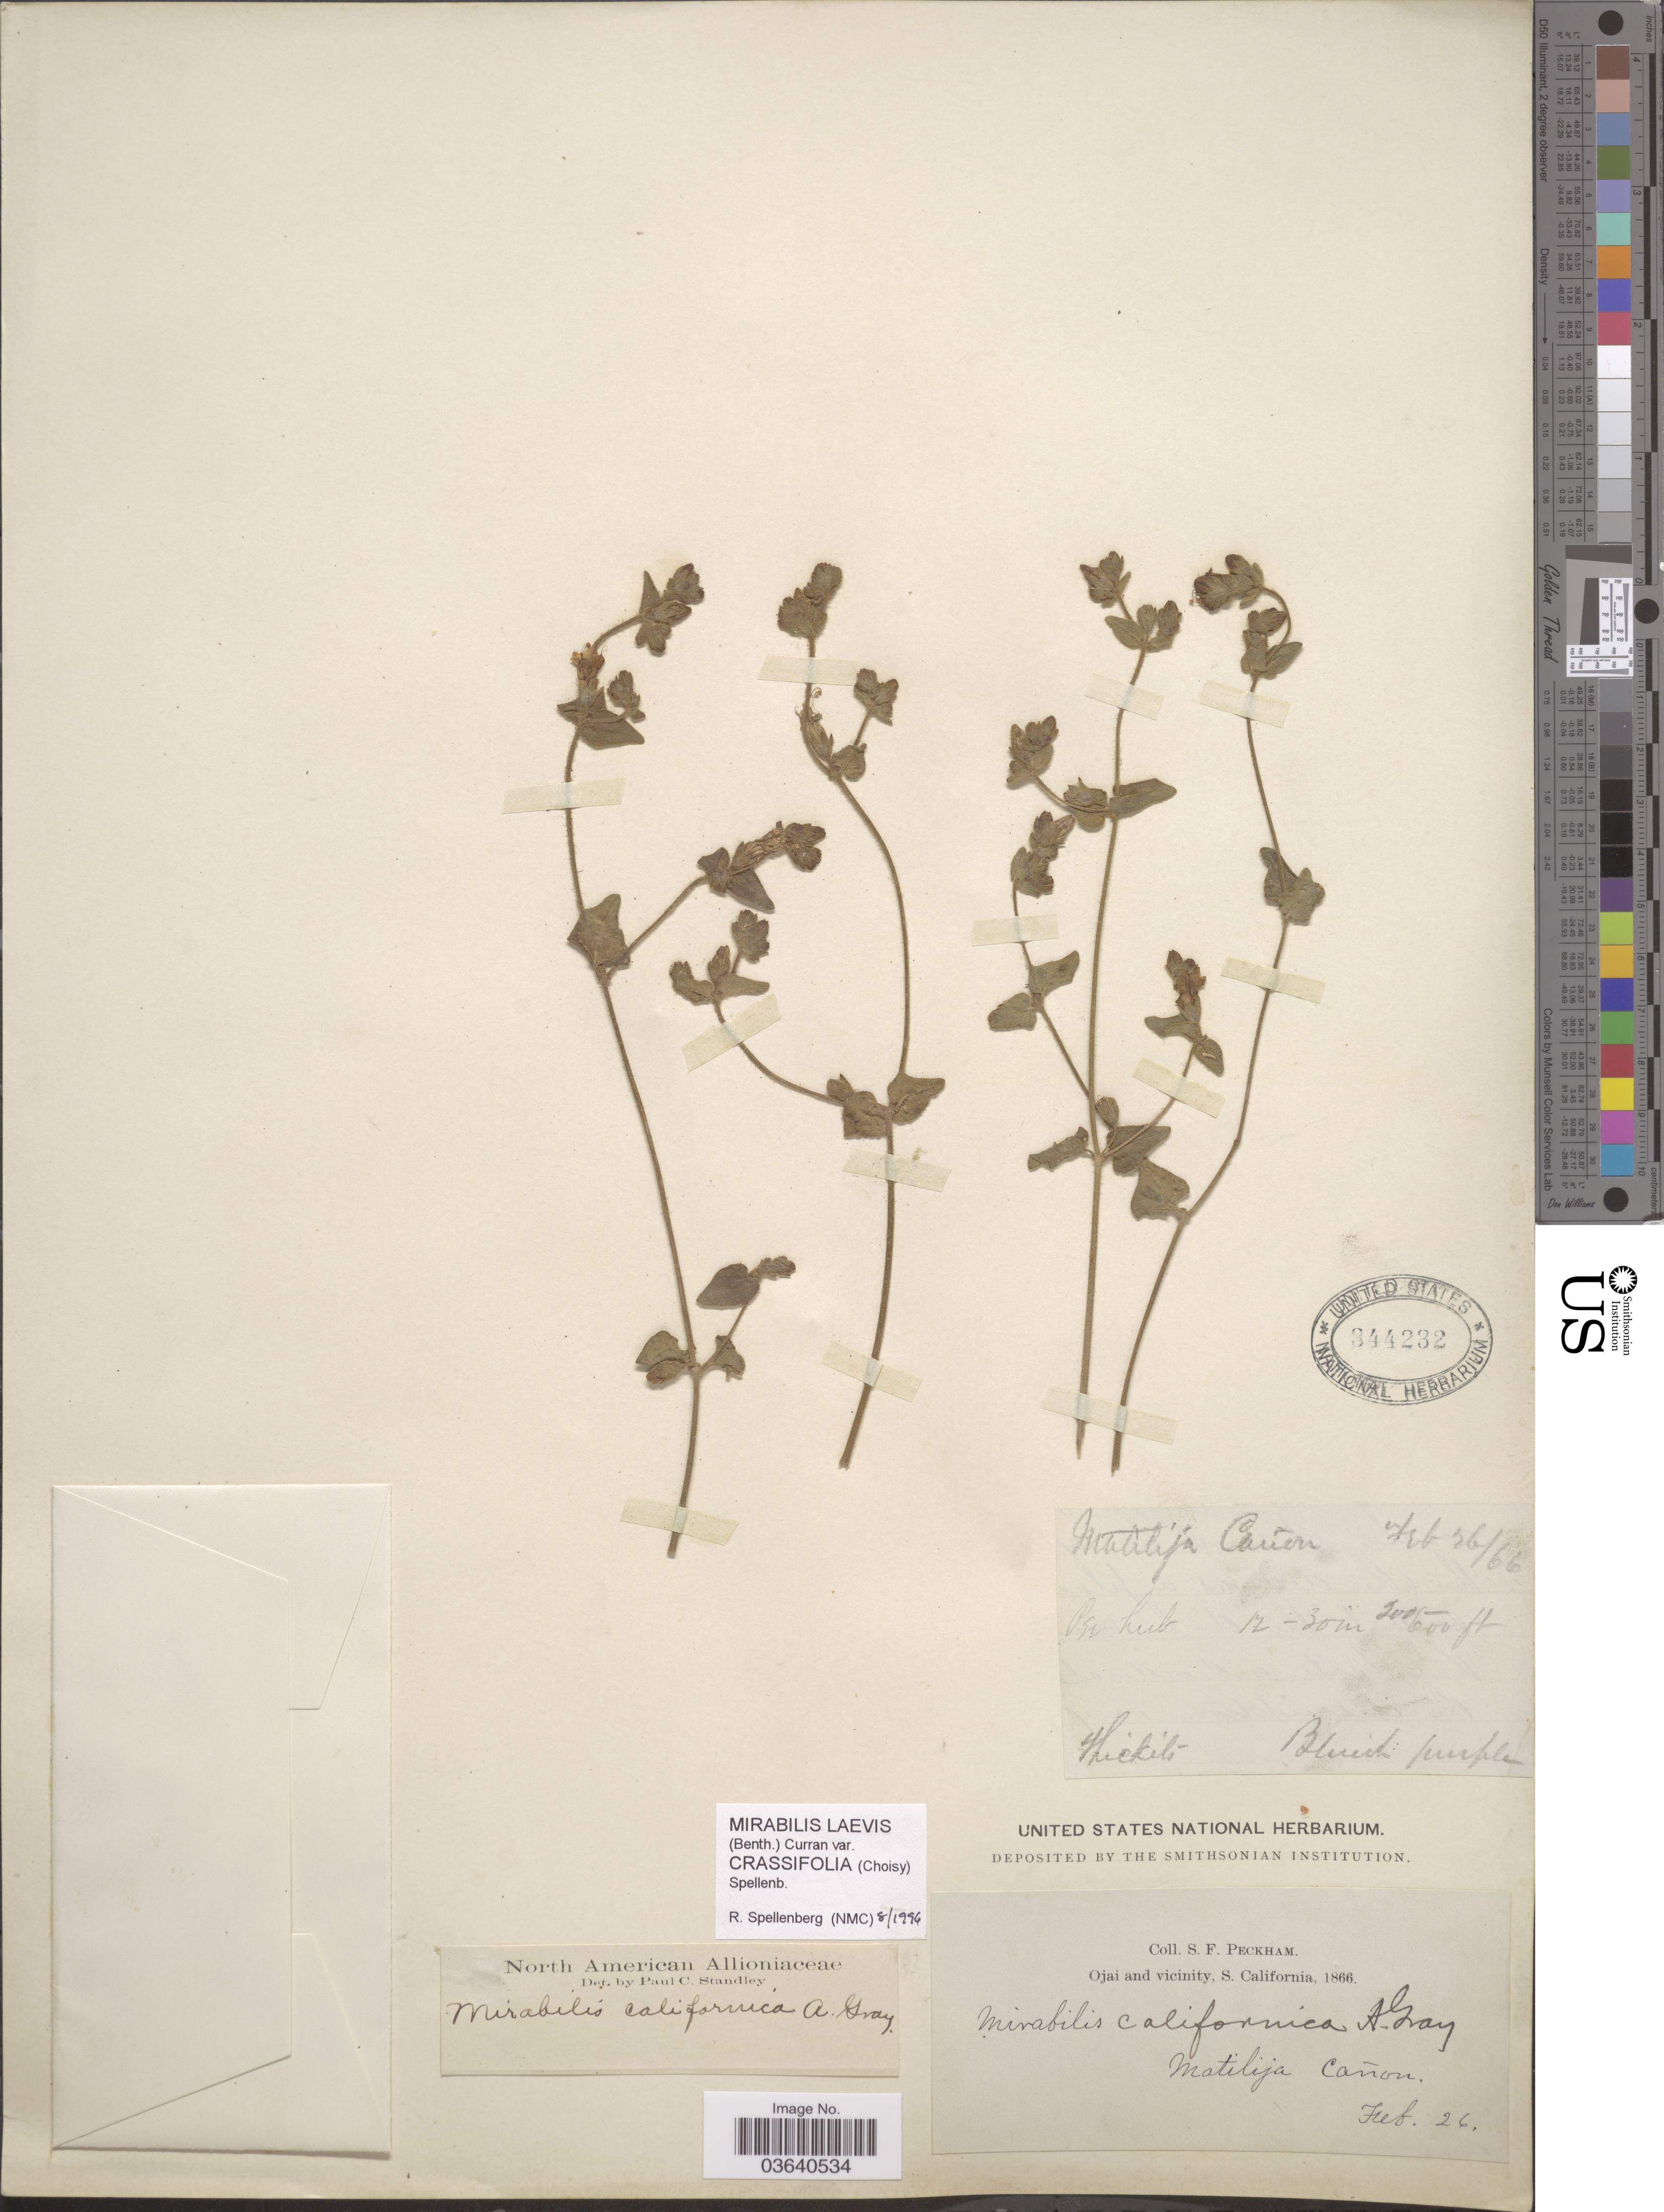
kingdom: Plantae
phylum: Tracheophyta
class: Magnoliopsida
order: Caryophyllales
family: Nyctaginaceae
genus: Mirabilis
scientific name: Mirabilis laevis var. crassifolia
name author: (Choisy) Spellenb.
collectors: S. Peckham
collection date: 1866-02-26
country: United States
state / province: California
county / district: Ventura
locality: Ojai and vicinity, S. California. Matilija Cañon.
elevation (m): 61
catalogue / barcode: US 344232